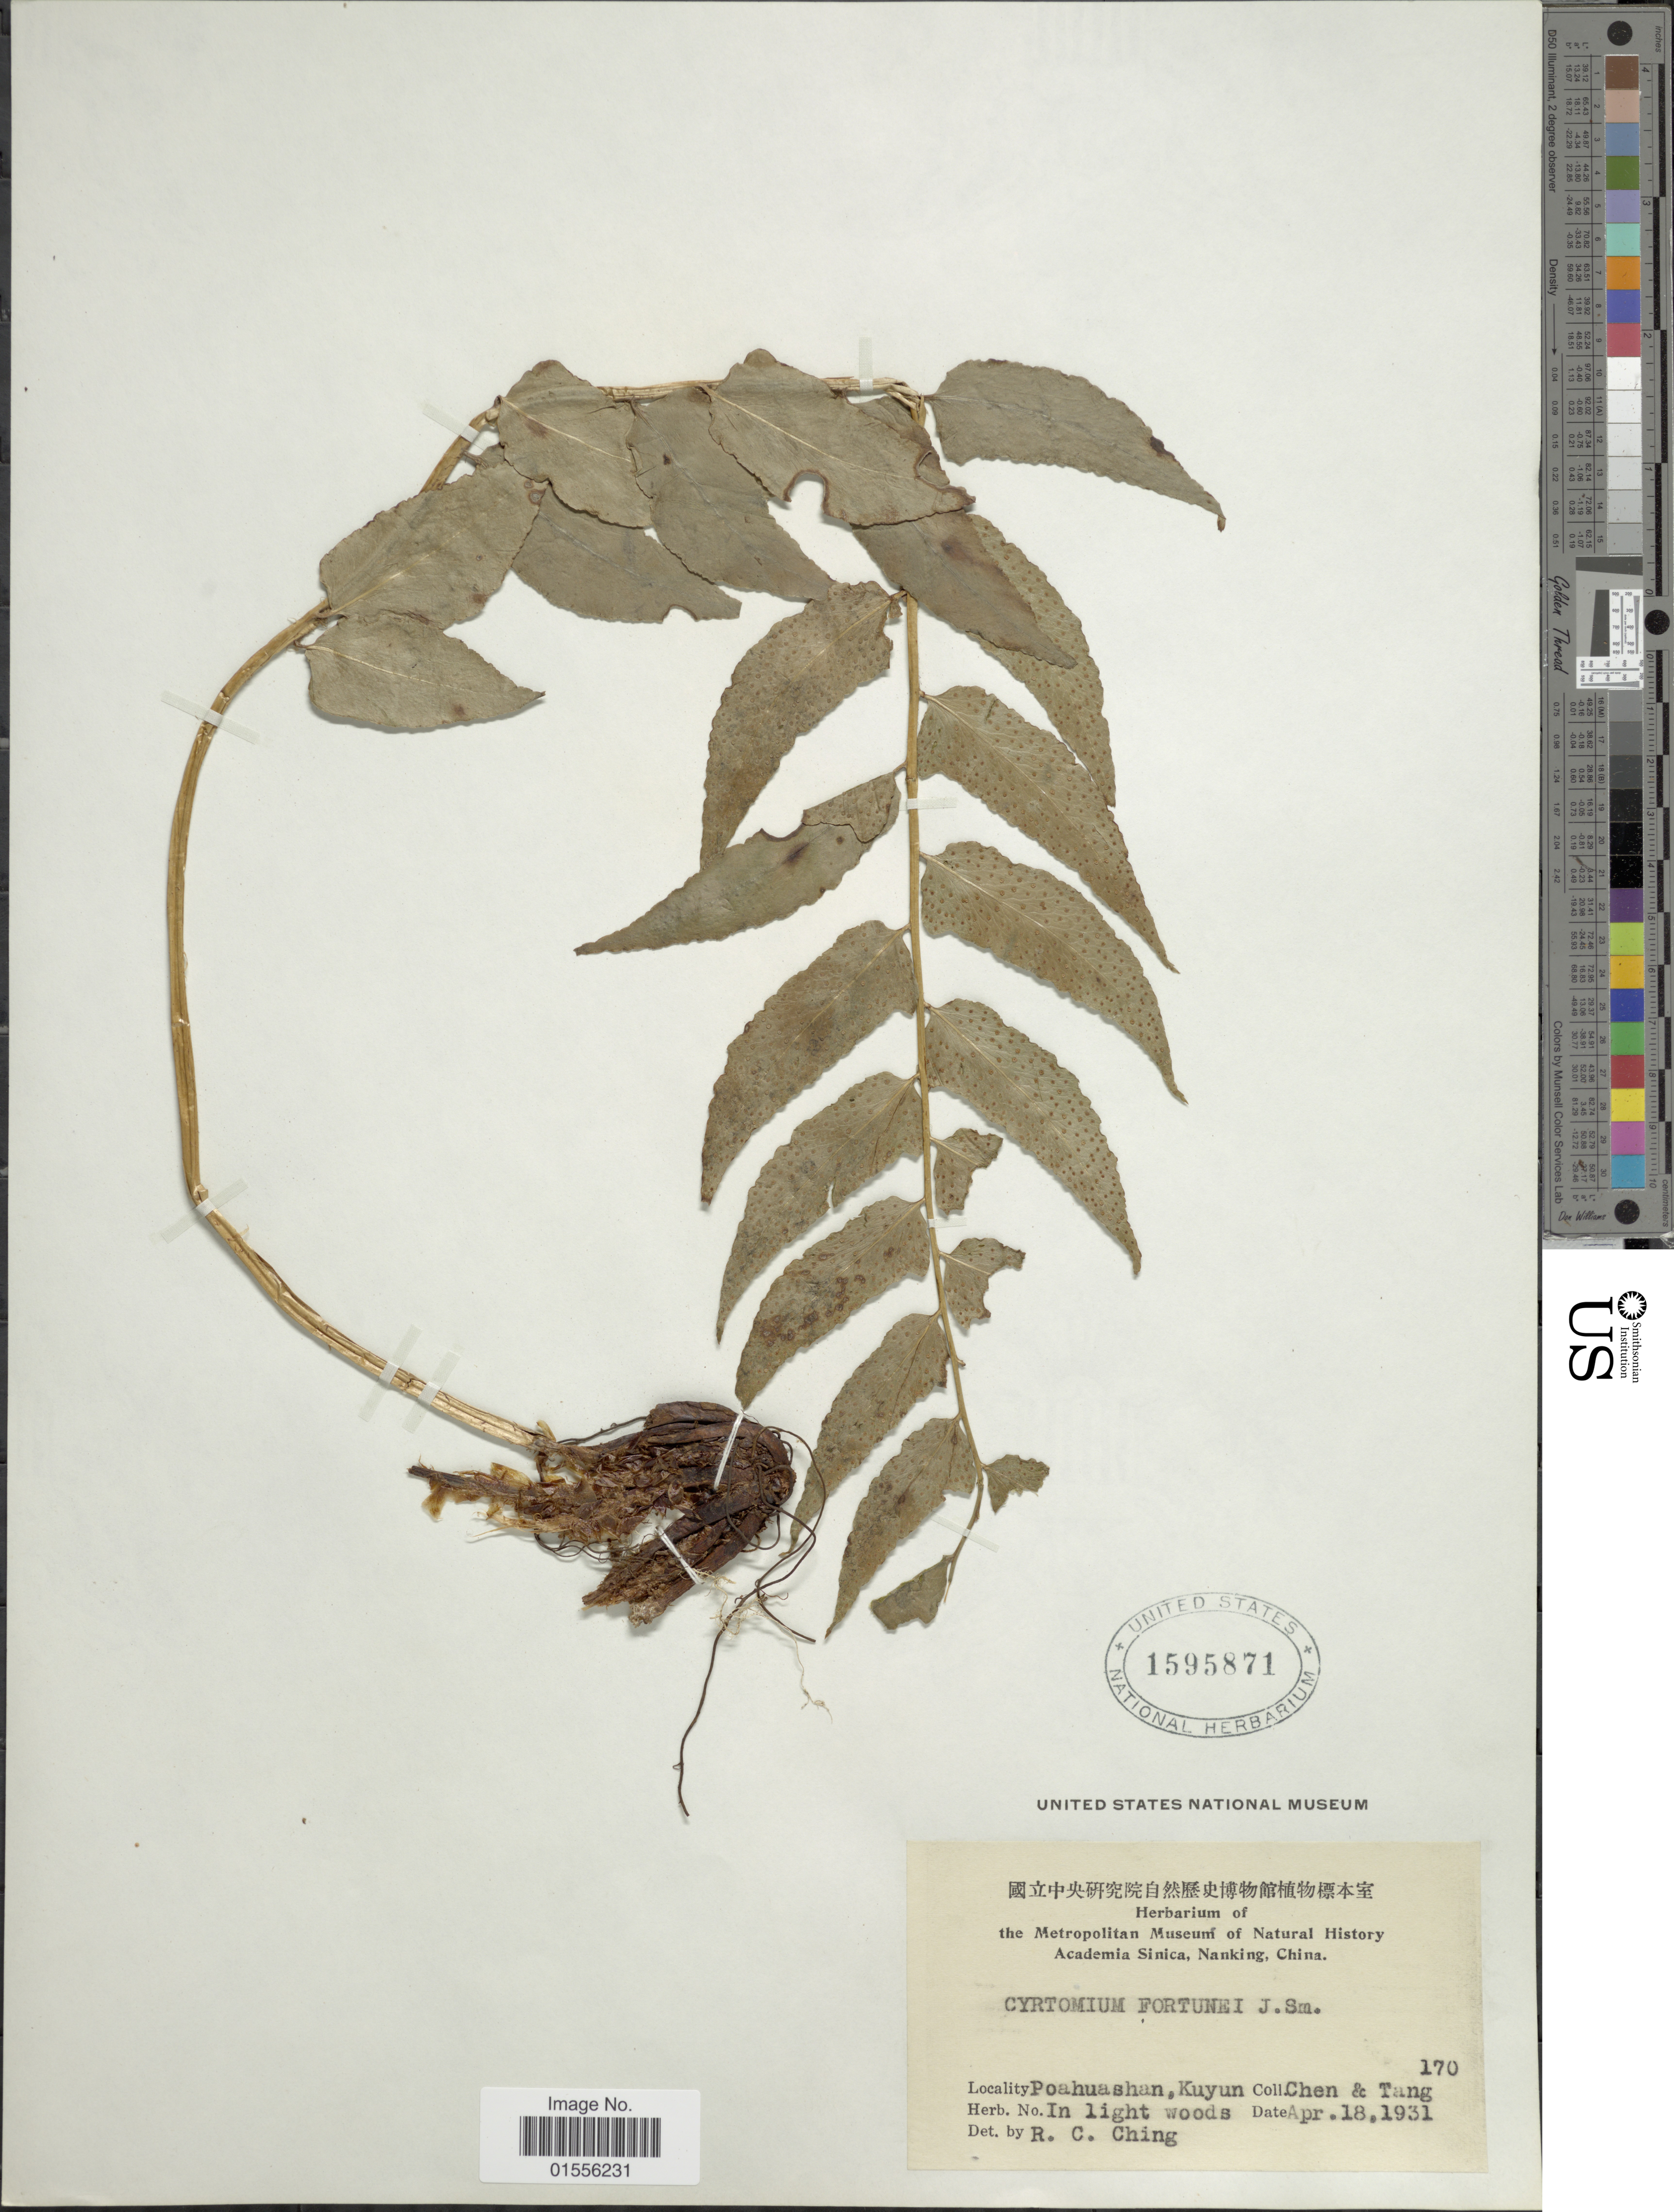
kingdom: Plantae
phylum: Tracheophyta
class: Polypodiopsida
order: Polypodiales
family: Dryopteridaceae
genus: Cyrtomium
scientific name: Cyrtomium fortunei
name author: J. Sm.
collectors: -- Chen & -- Tang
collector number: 170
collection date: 1931-04-18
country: China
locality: Poahuashan, Kuyun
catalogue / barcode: US 1595871